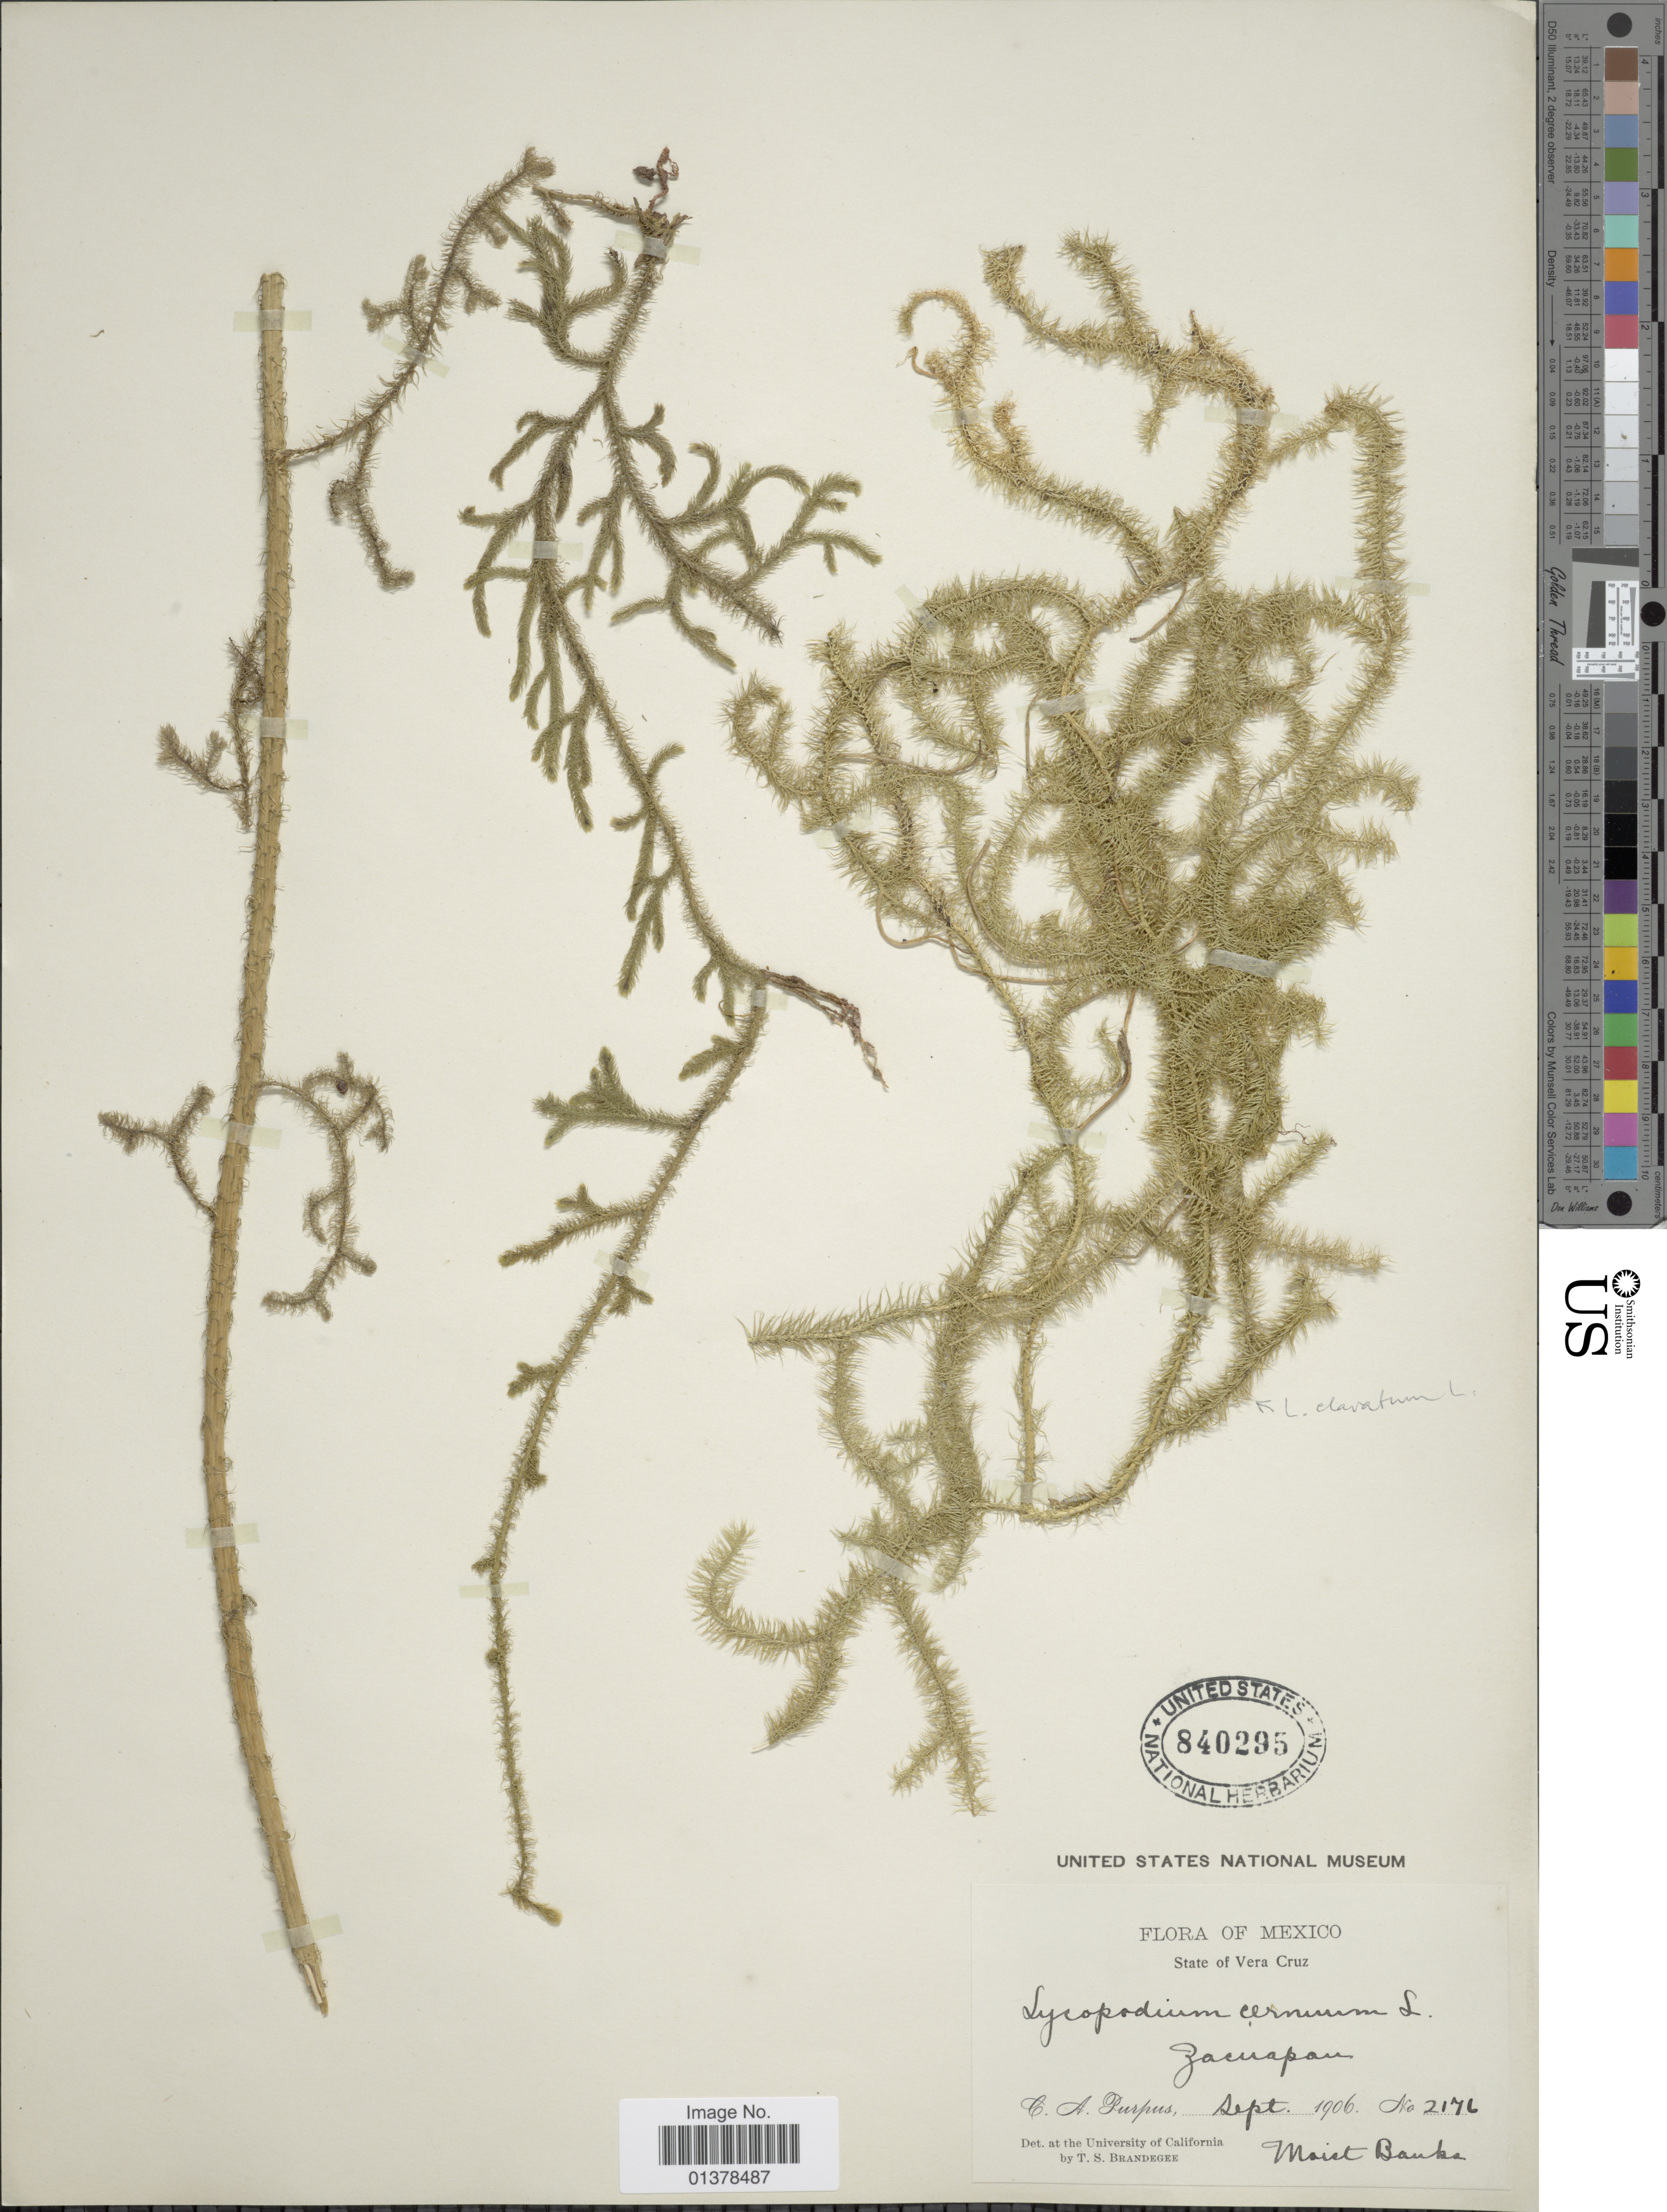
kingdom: Plantae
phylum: Tracheophyta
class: Lycopodiopsida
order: Lycopodiales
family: Lycopodiaceae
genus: Palhinhaea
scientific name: Palhinhaea cernua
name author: (L.) Vasc. & Franco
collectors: C. A. Purpus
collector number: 2176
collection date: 1906-09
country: Mexico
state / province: Veracruz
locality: Zacuapan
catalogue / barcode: US 840295